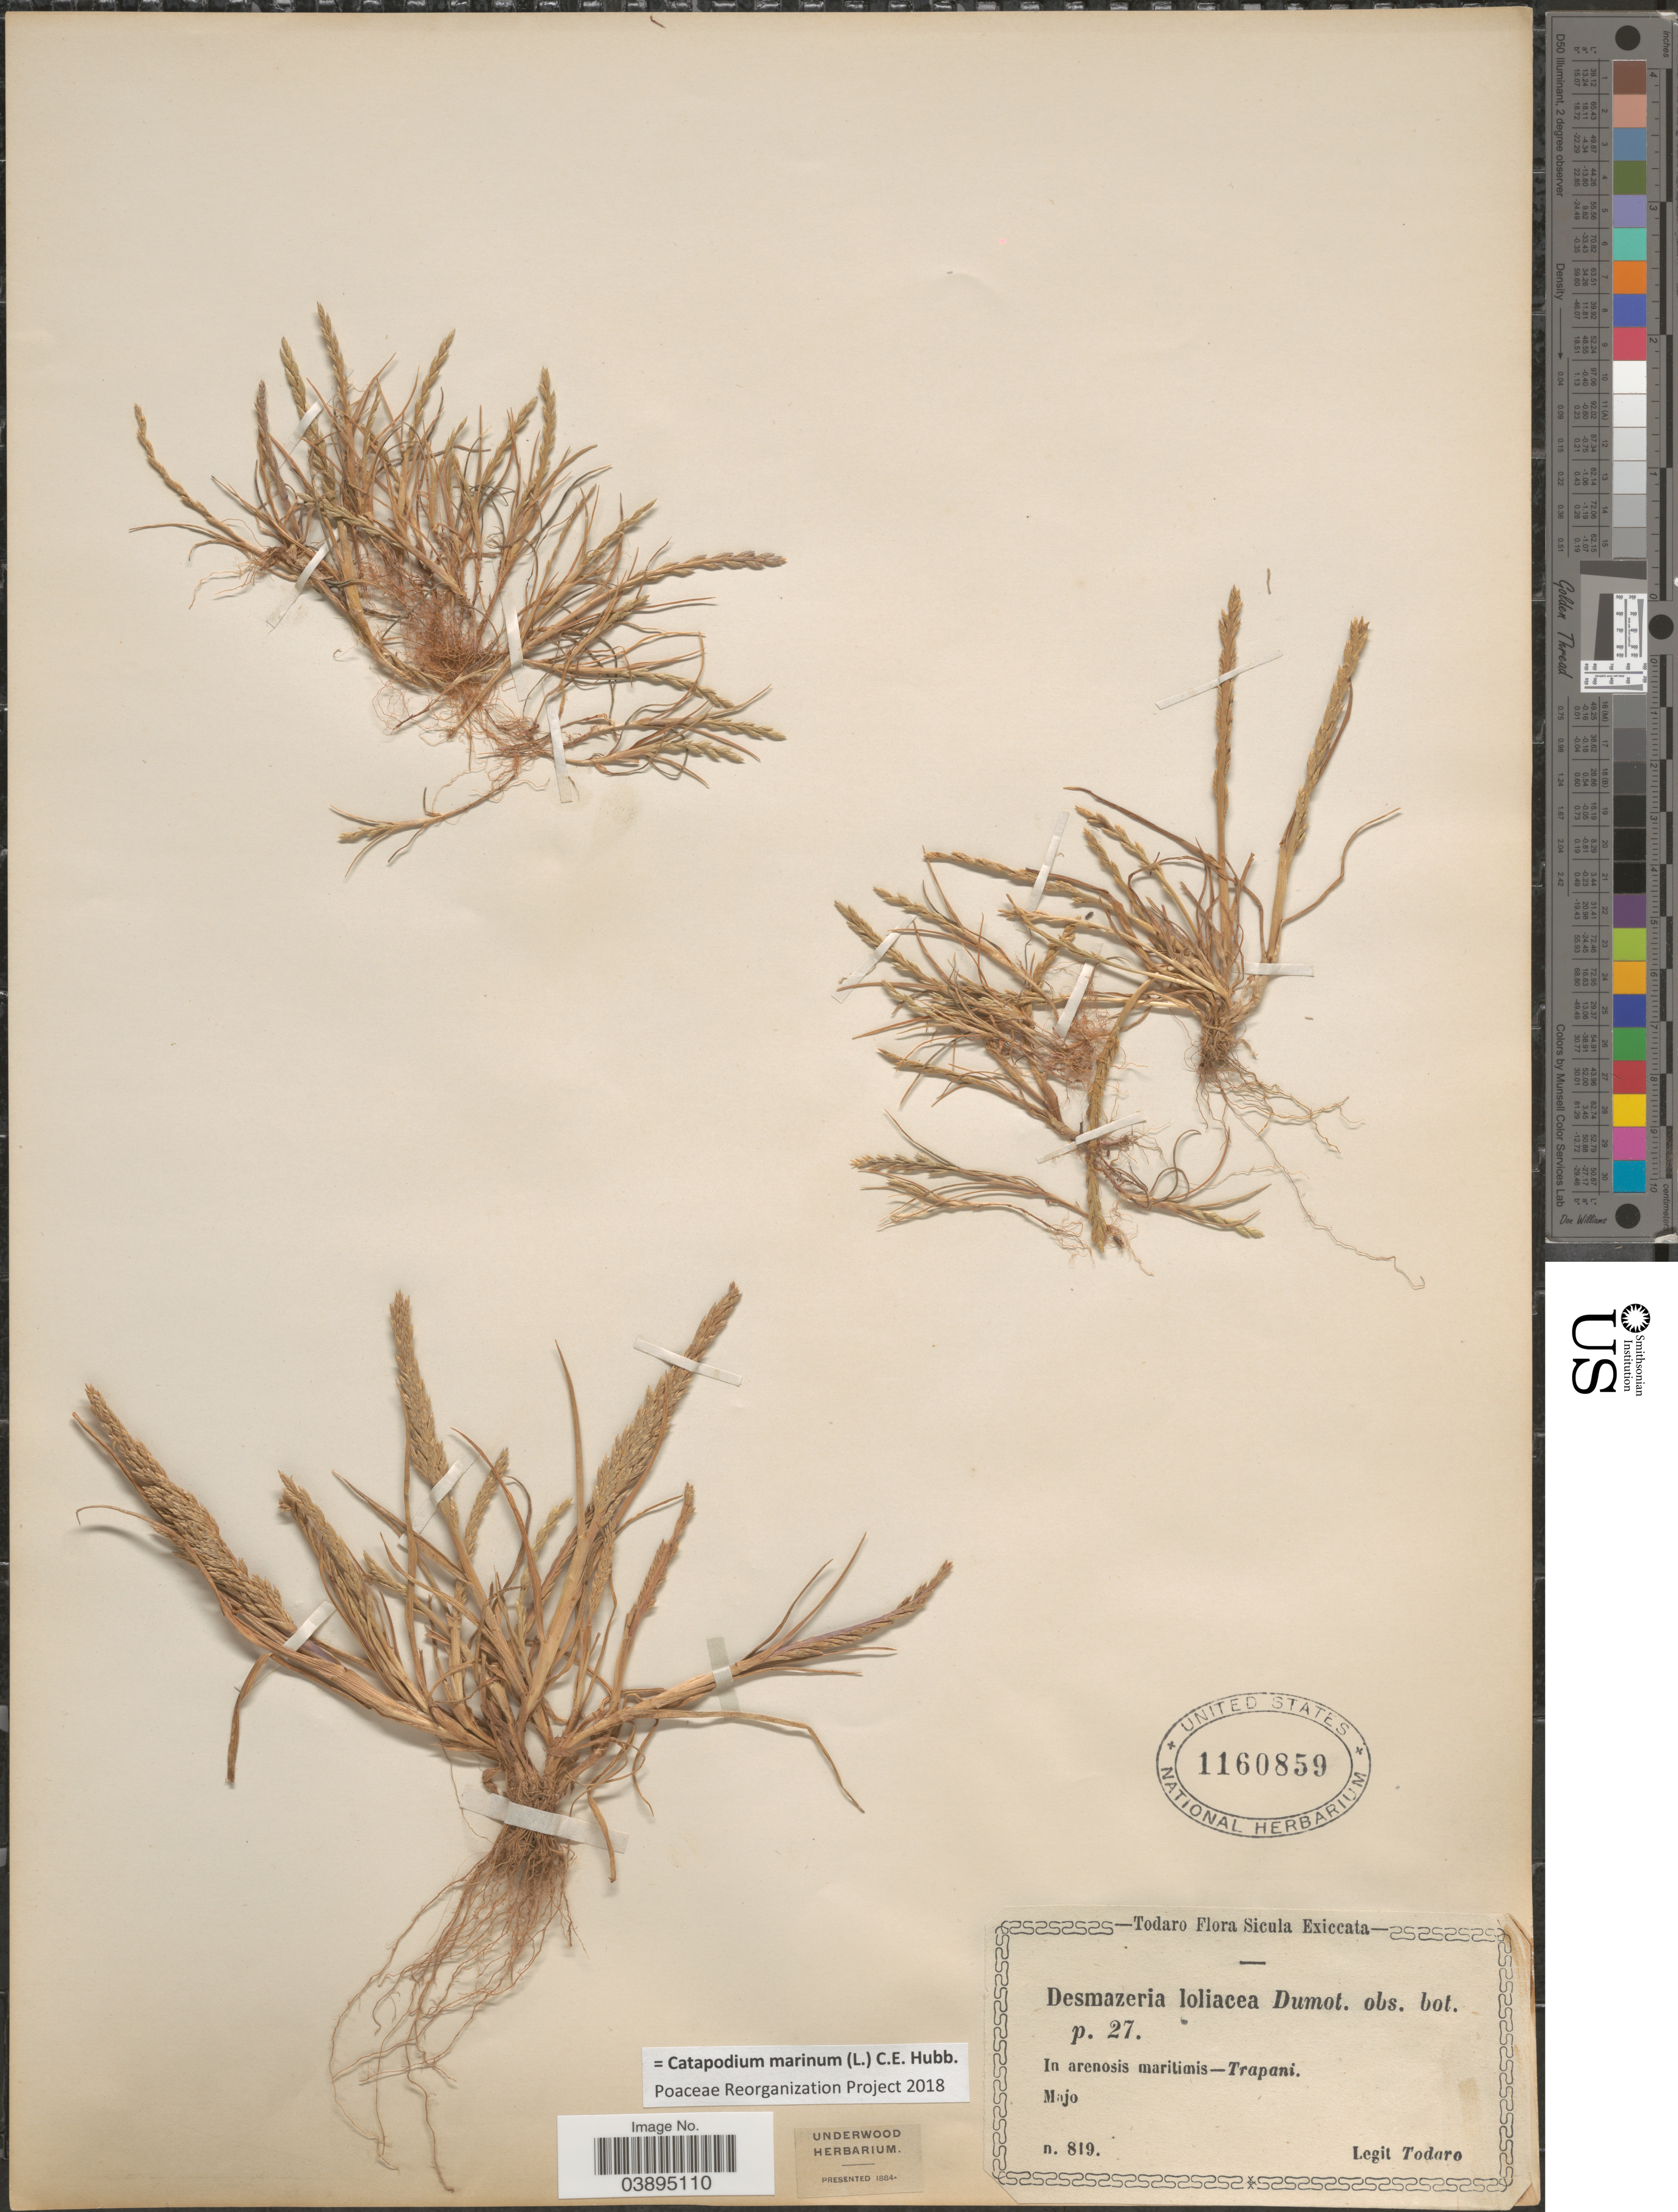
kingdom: Plantae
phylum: Tracheophyta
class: Liliopsida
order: Poales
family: Poaceae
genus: Catapodium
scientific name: Catapodium marinum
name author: (L.) C.E. Hubb.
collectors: Todaro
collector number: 819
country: Italy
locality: Sicula. In arenosis maritionis-Trapani.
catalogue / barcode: US 1160859